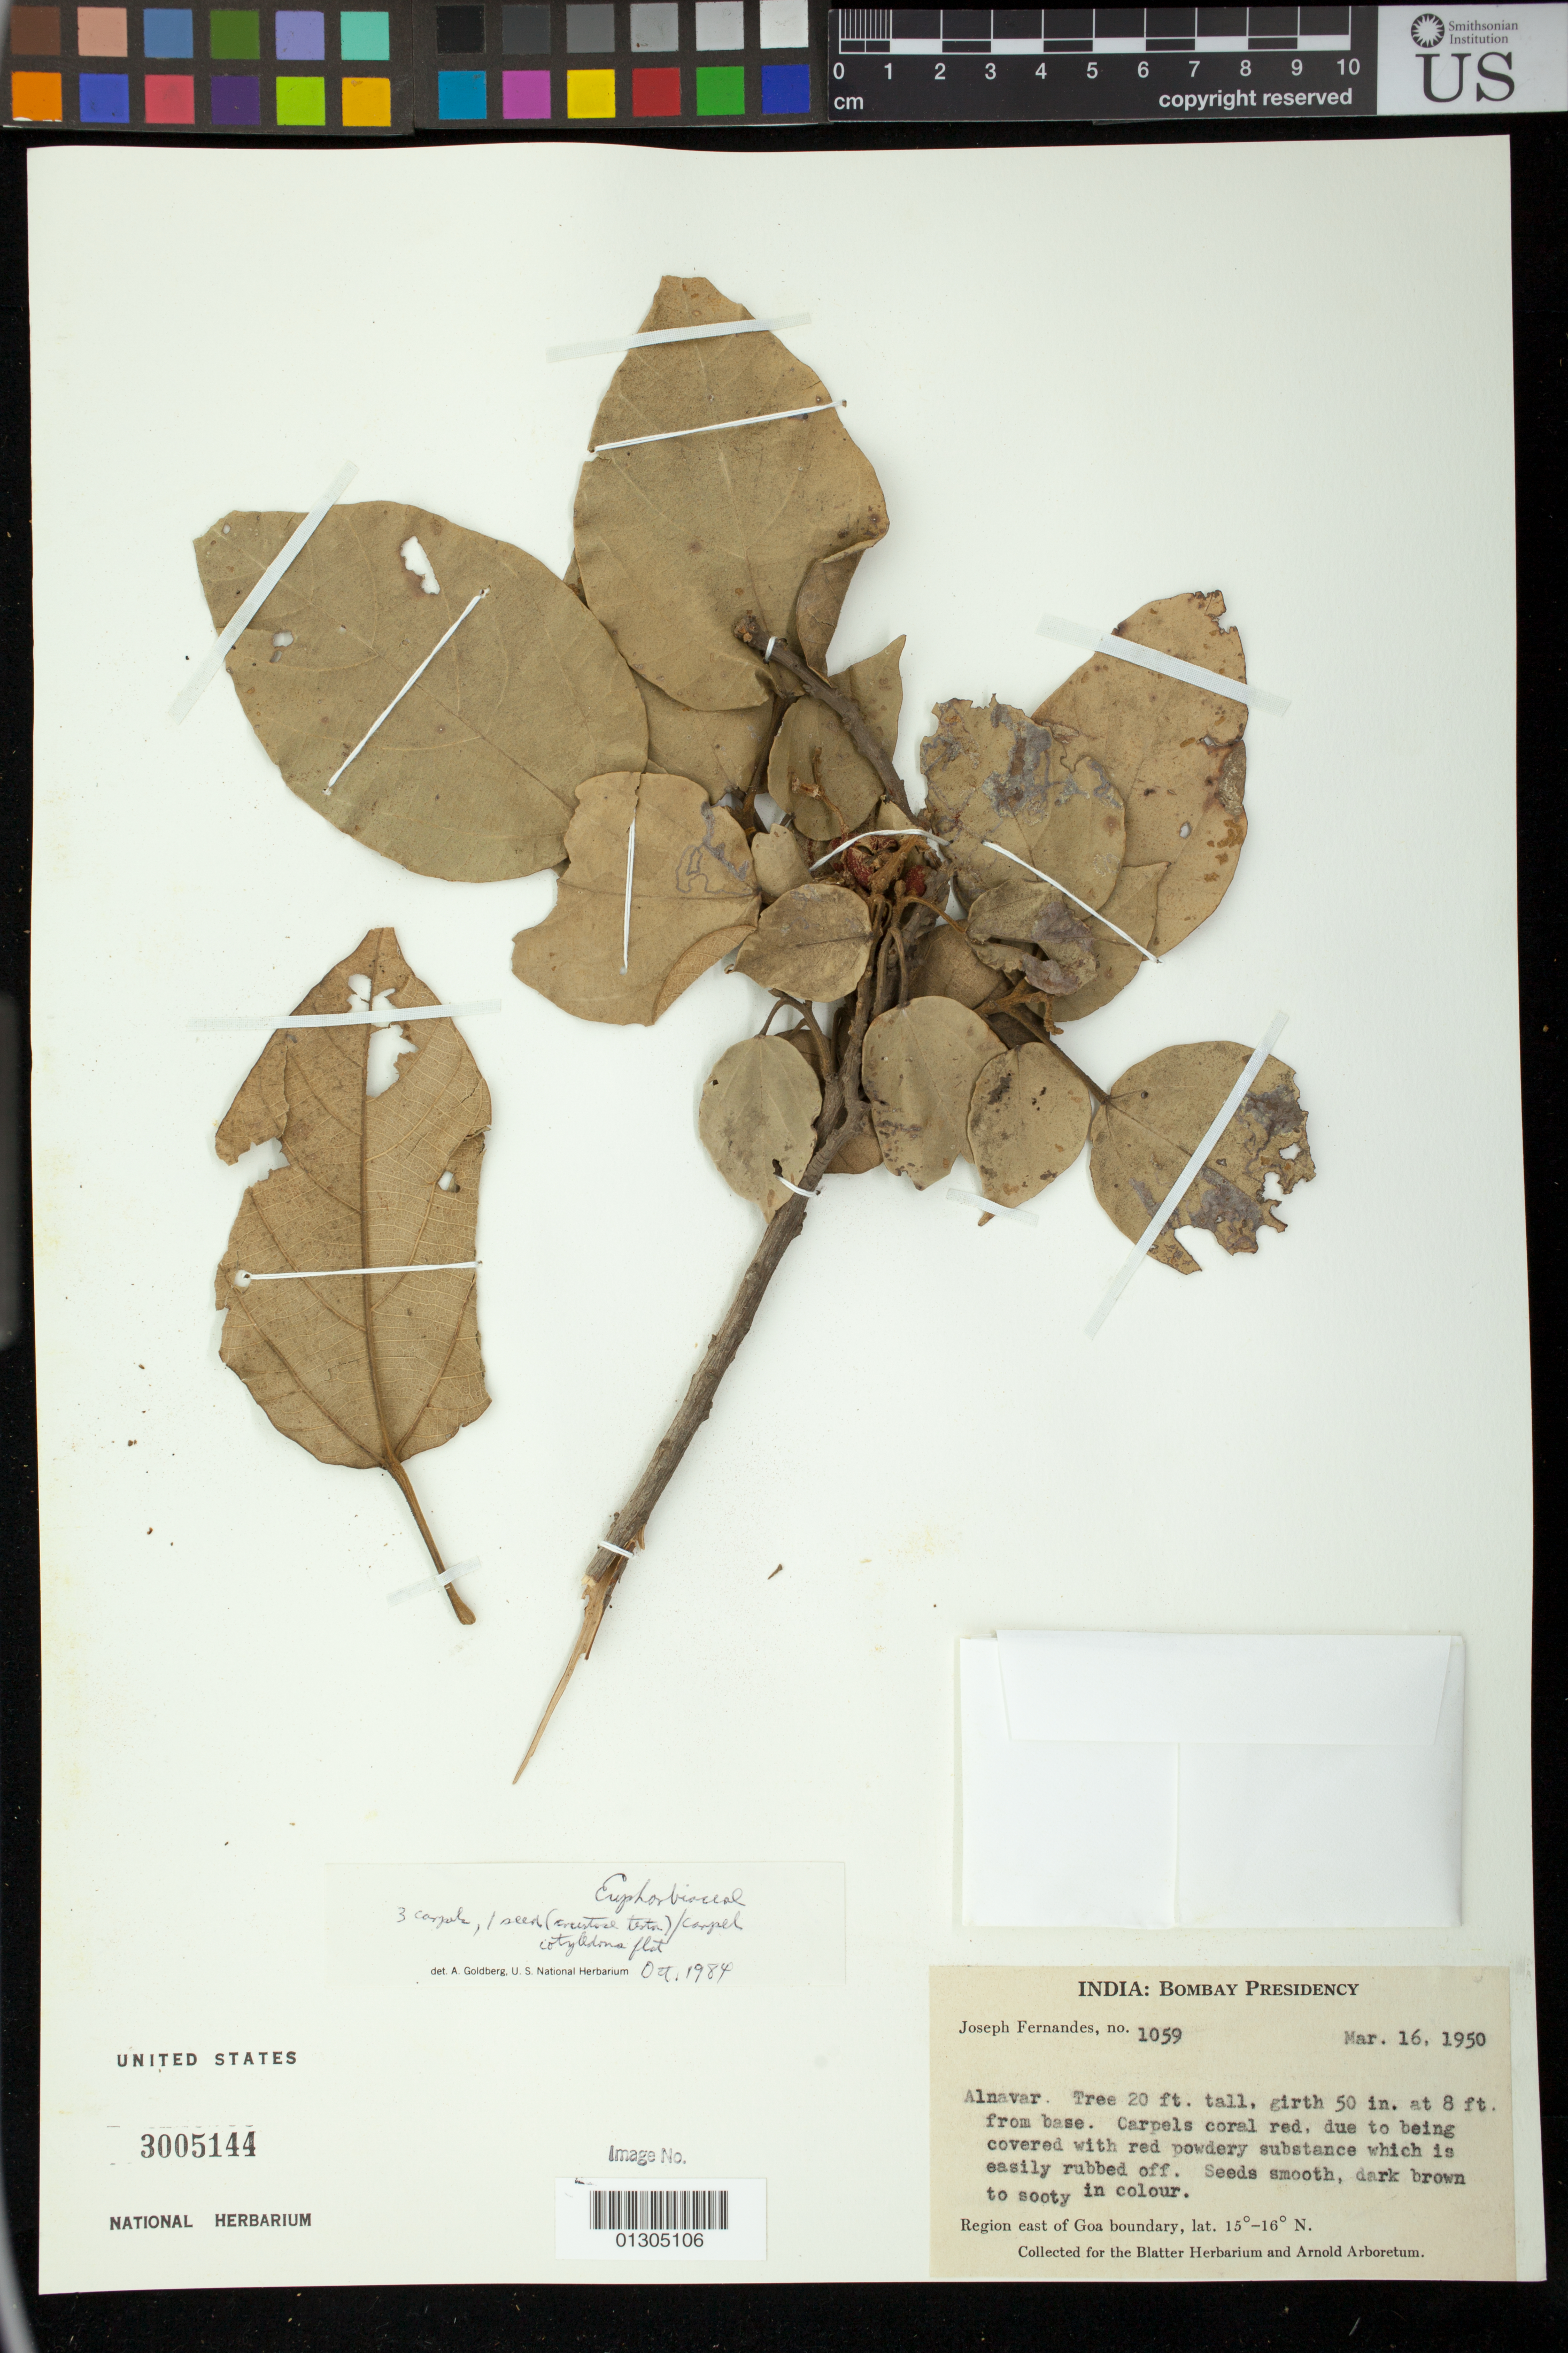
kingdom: Plantae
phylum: Tracheophyta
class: Magnoliopsida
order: Malpighiales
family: Euphorbiaceae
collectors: J. Fernandes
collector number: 1059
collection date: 1950-03-16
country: India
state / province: Karnataka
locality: Alnavar. Region east of Goa boundary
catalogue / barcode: US 3005144